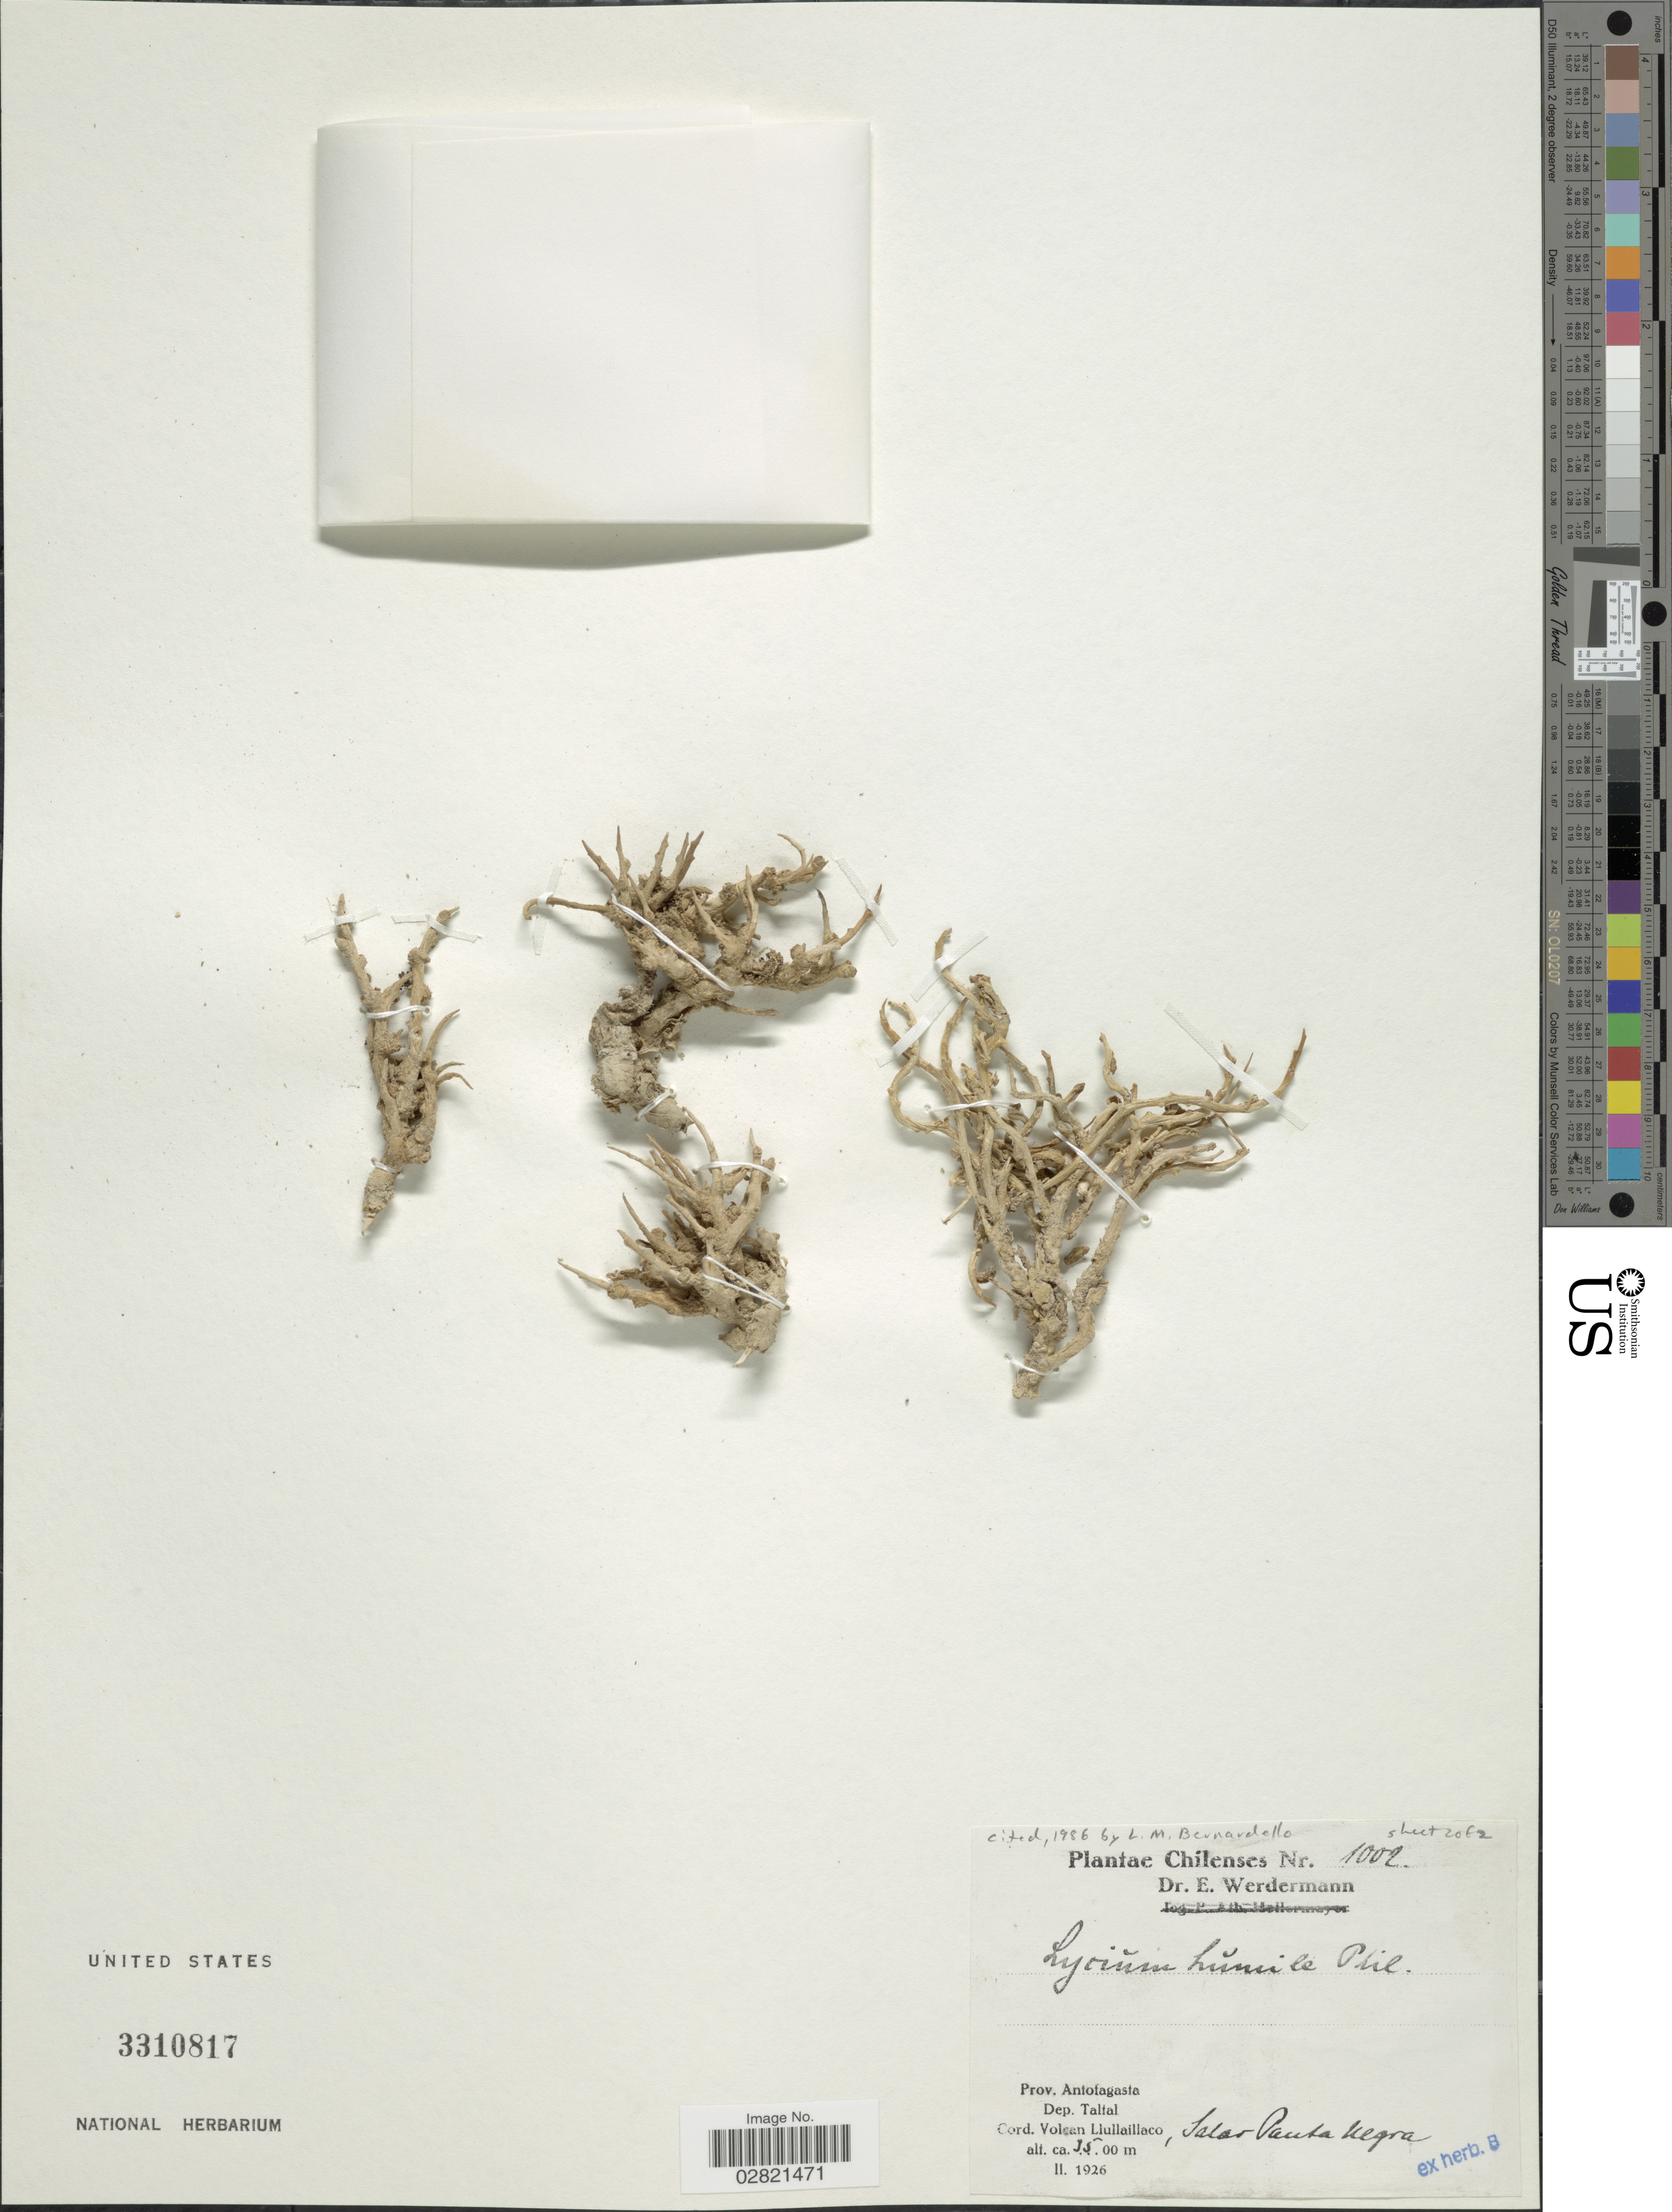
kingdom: Plantae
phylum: Tracheophyta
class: Magnoliopsida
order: Solanales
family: Solanaceae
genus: Lycium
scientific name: Lycium humile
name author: Phil.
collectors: E. Werdermann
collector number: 1002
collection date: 1926-02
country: Chile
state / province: Antofagasta (II)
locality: Prov. Antofagasta. Dep. Taltal. Volcan Llullaillaco, Salar Punta Negra.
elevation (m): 3500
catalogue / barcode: US 3310817